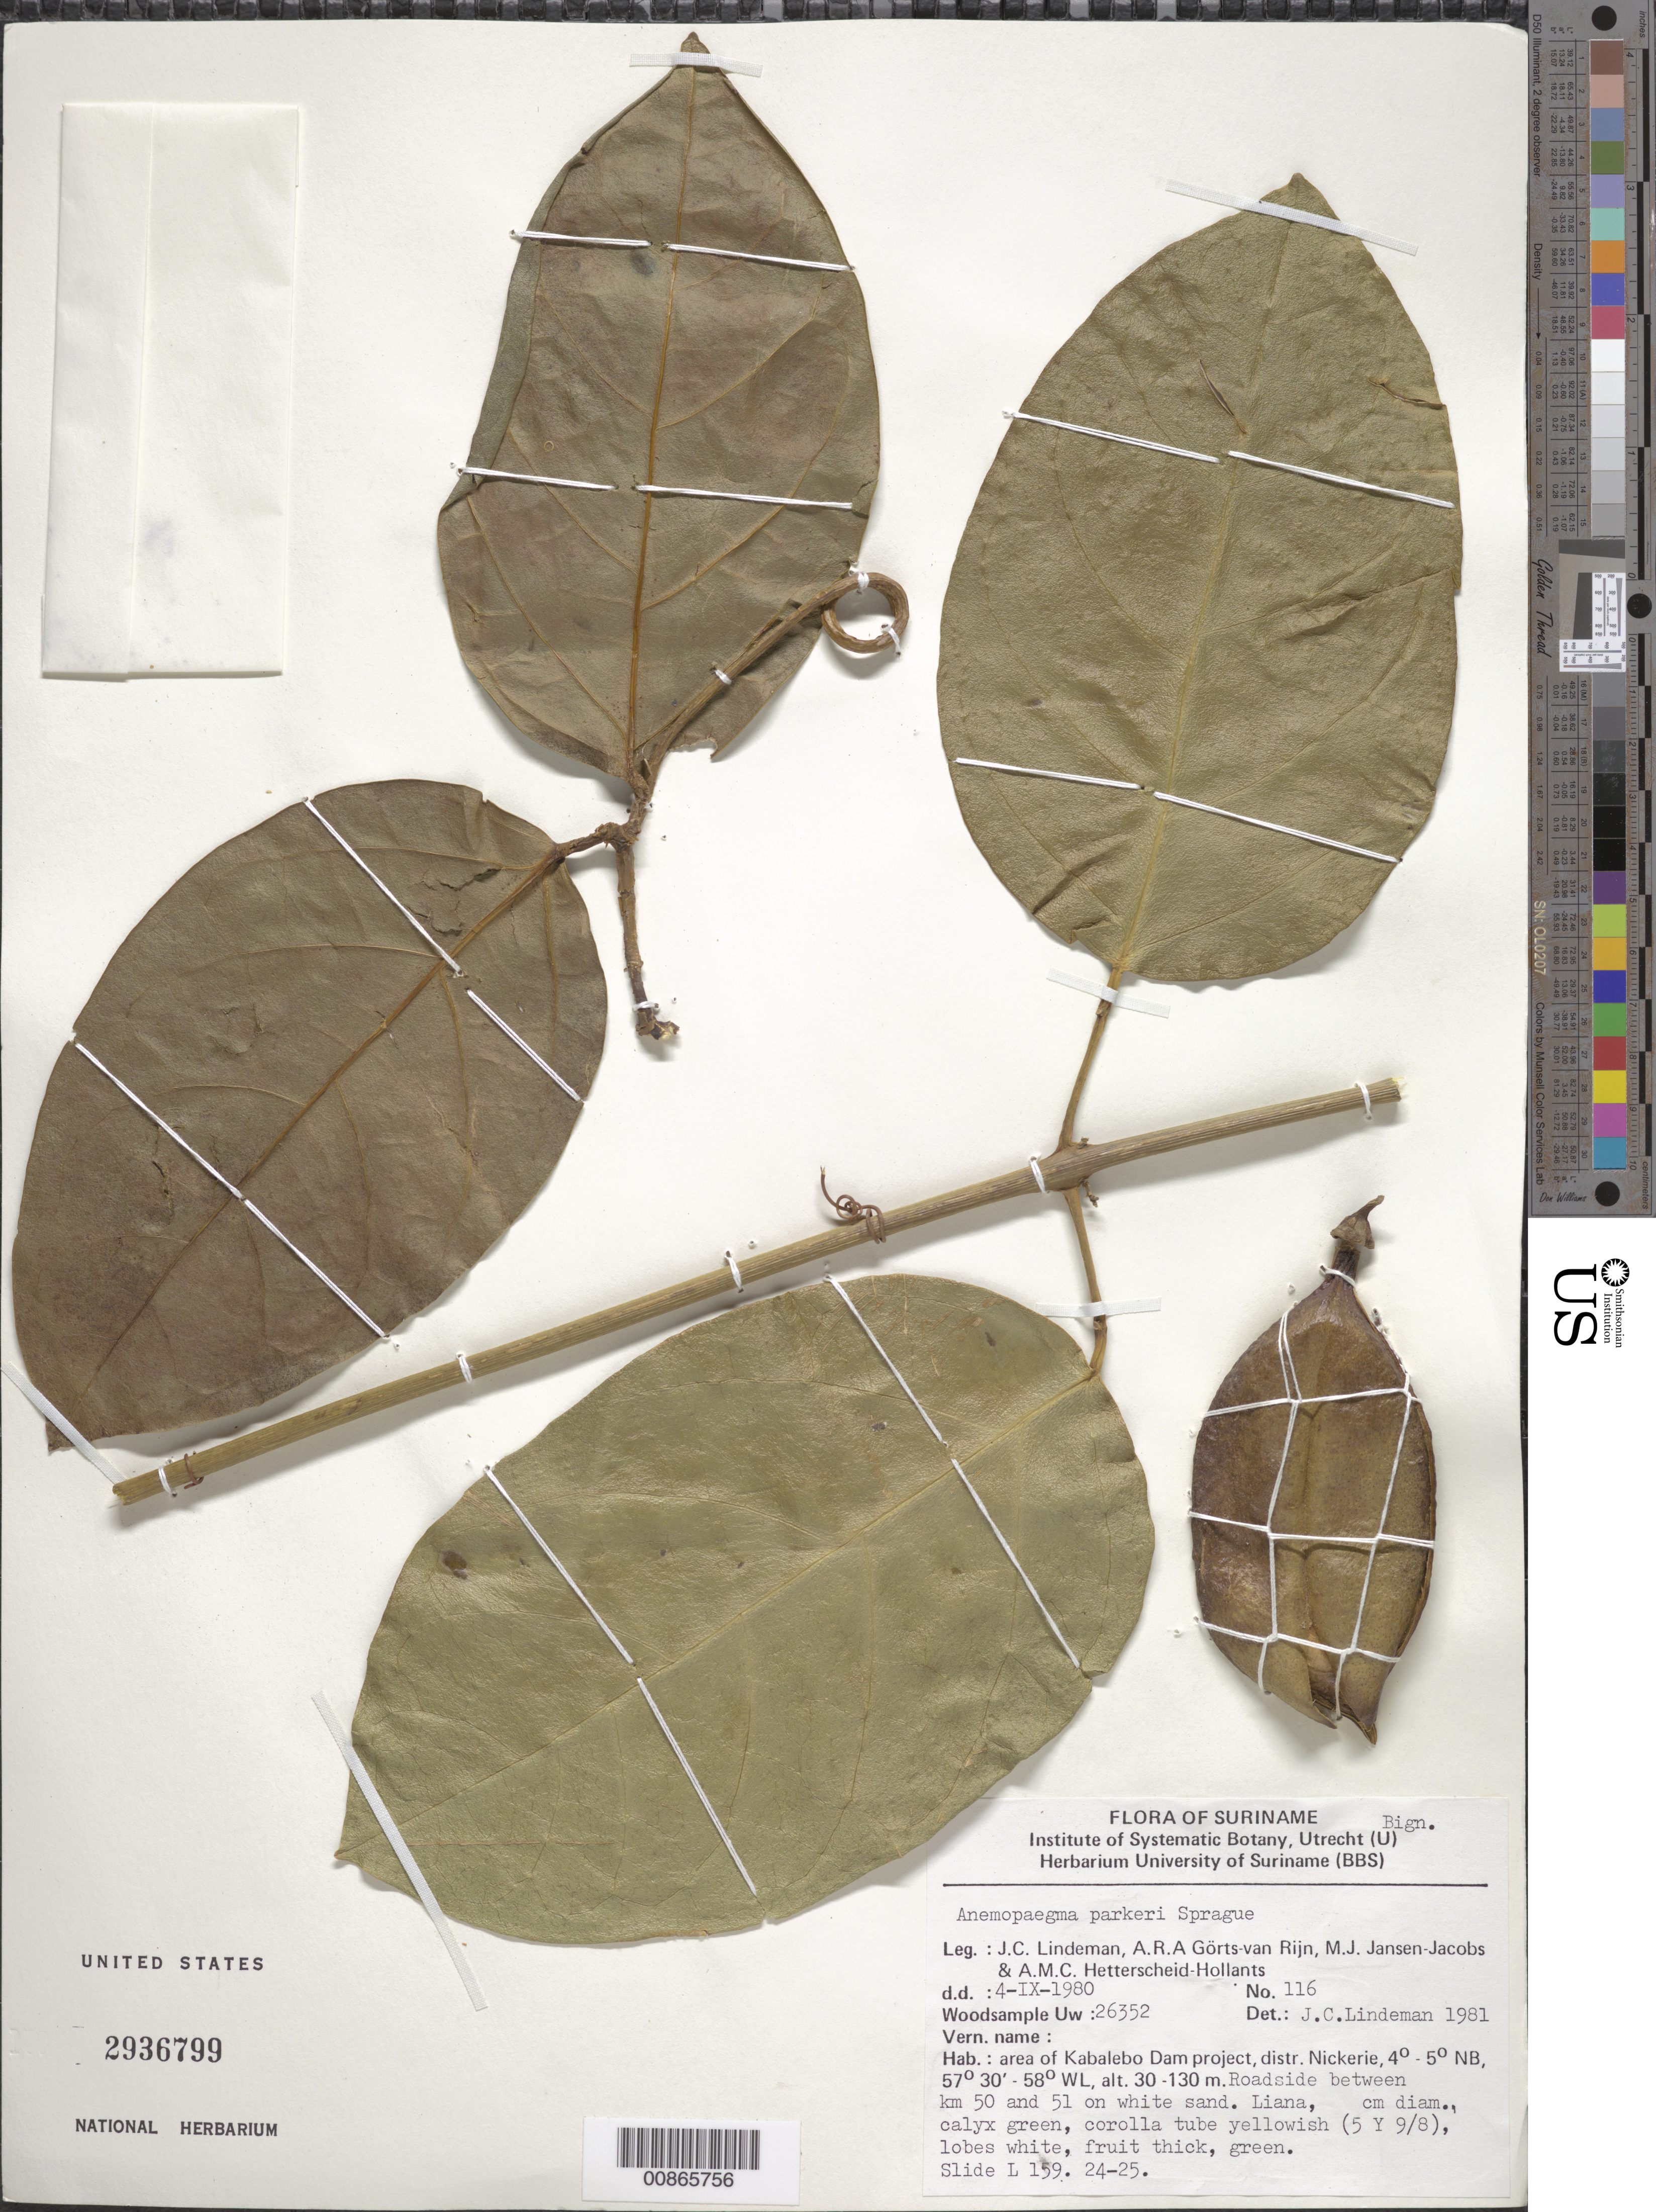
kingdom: Plantae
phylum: Tracheophyta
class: Magnoliopsida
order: Lamiales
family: Bignoniaceae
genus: Anemopaegma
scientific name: Anemopaegma parkeri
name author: Sprague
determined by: Lindeman, J. C.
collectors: J. C. Lindeman, A. .R. A. Görts-van Rijn, M. J. Jansen-Jacobs & A. Hetterscheid-Hollants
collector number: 80 116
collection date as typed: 4-Sep-80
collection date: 1980-09-04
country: Suriname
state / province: Nickerie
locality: Kabalebo Dam project area, between km 50 and 51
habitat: Roadside on white sand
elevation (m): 30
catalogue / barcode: US 2936799